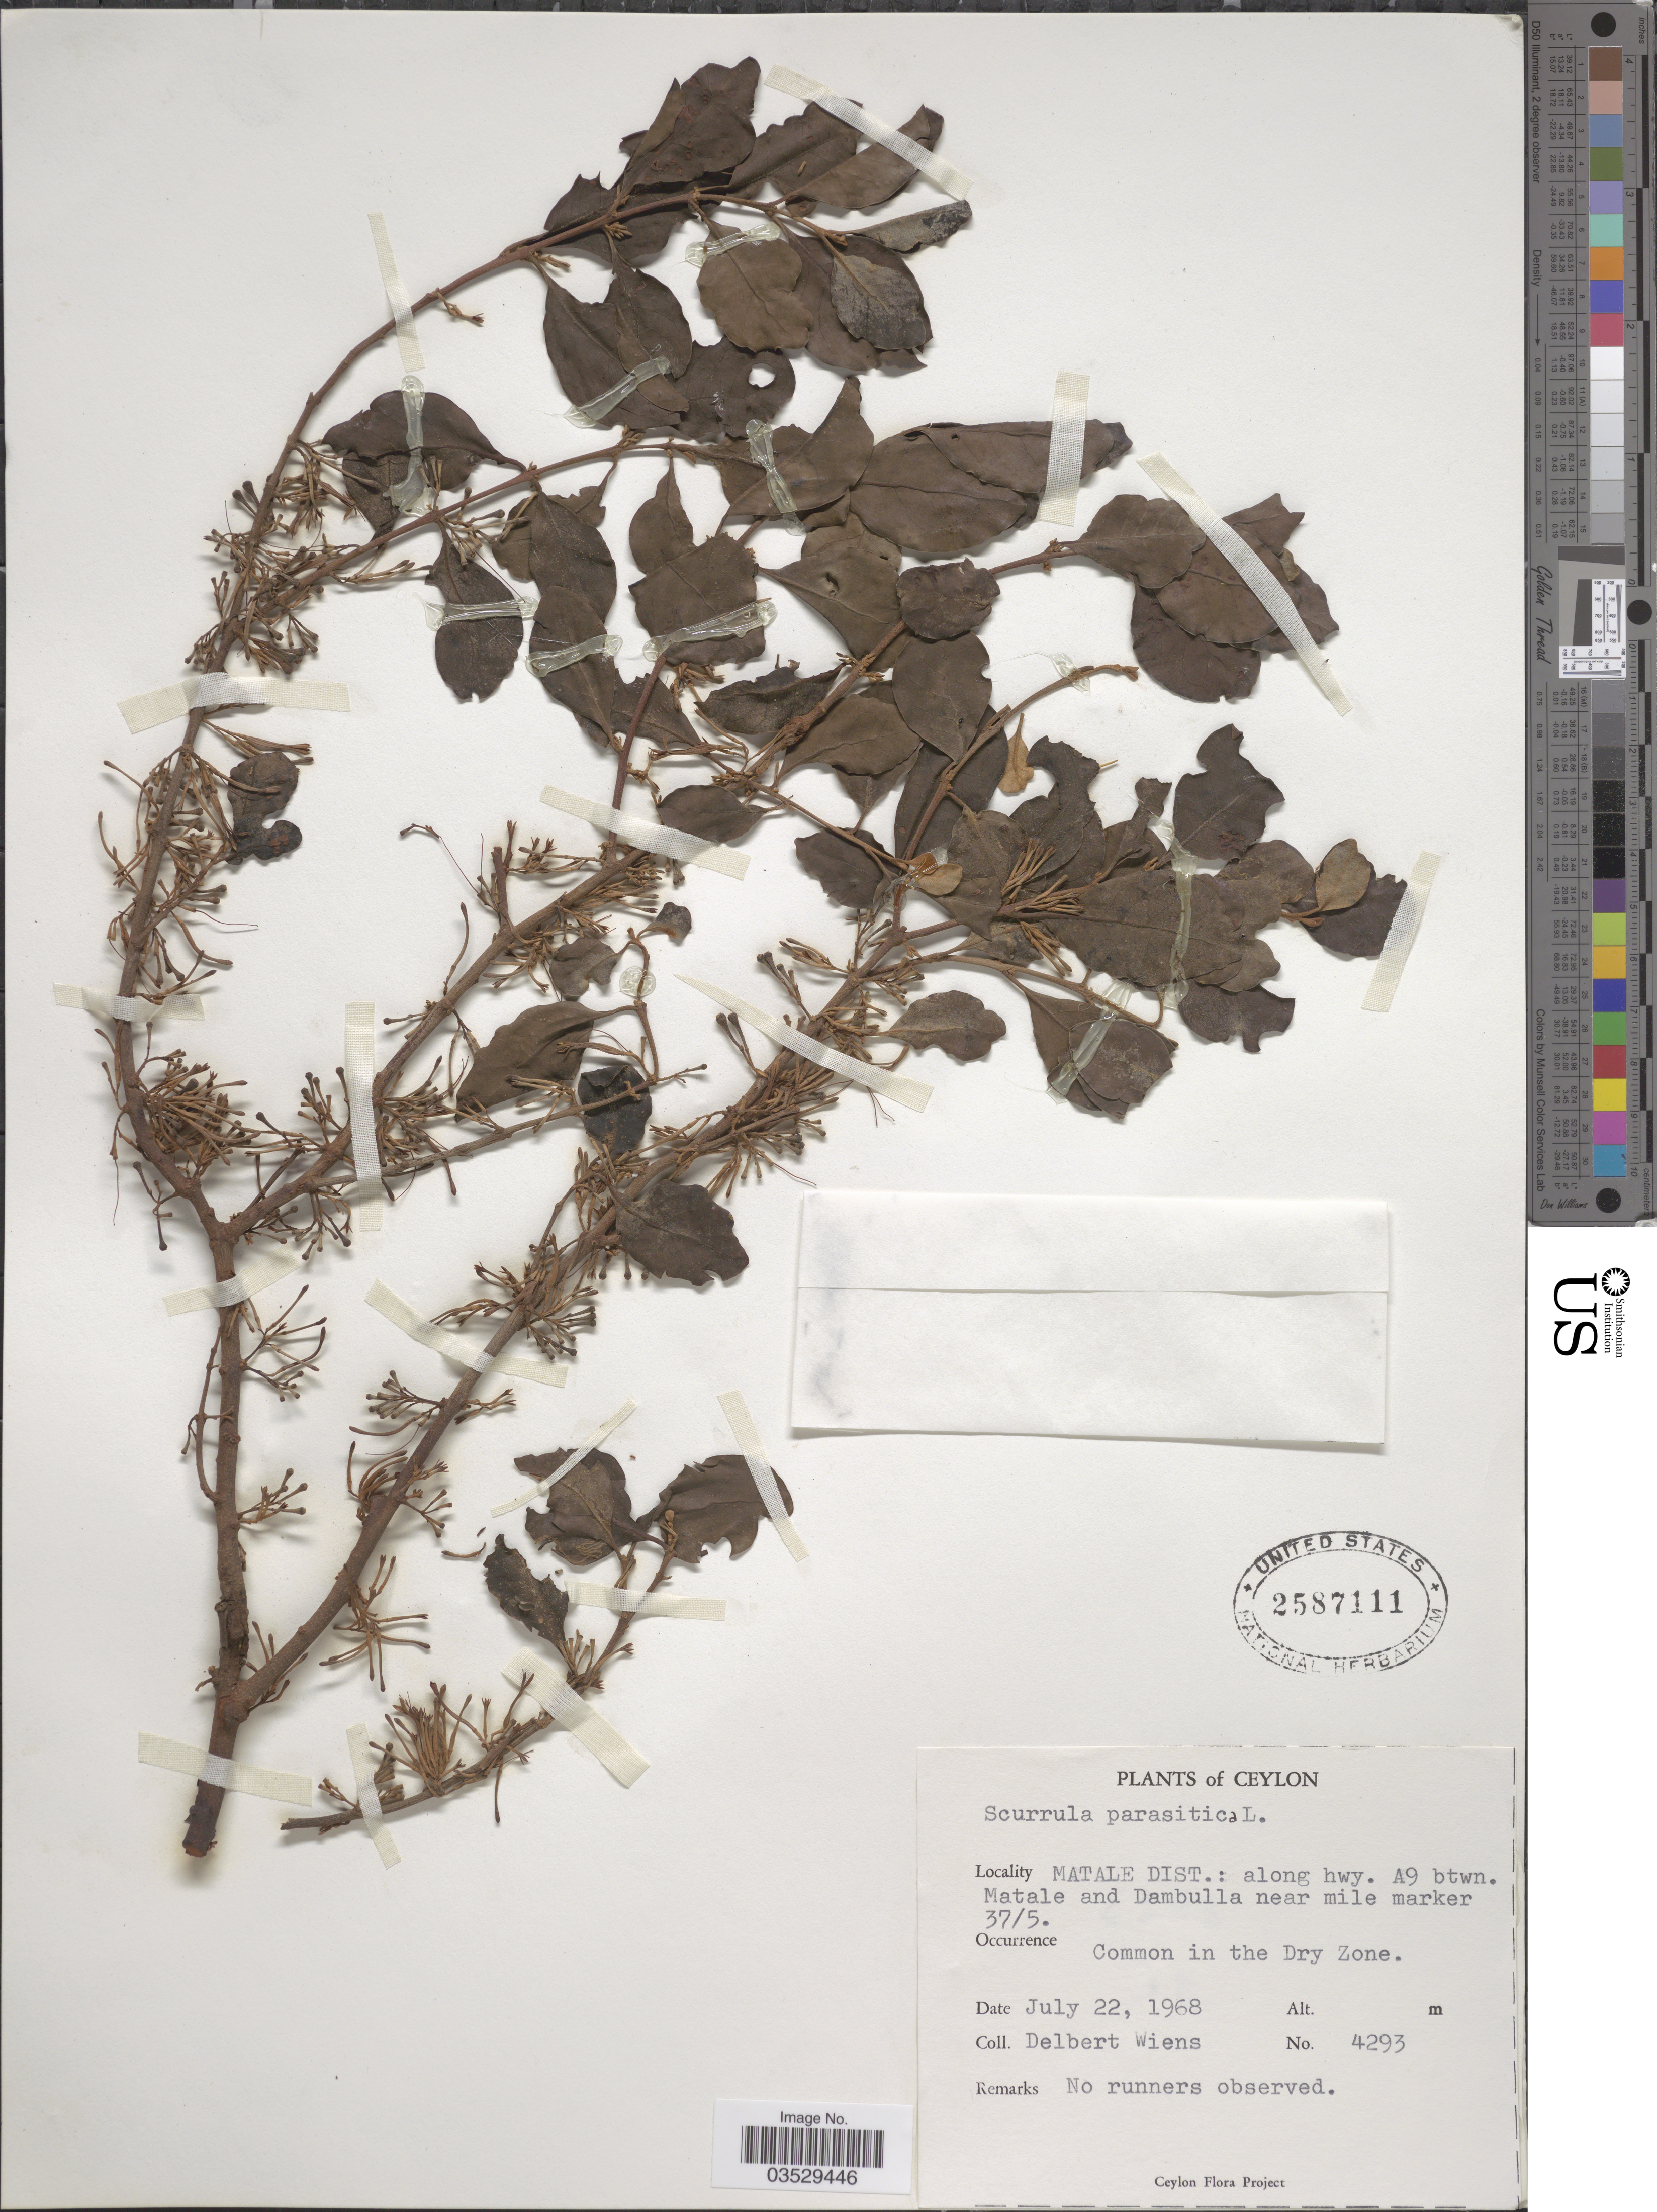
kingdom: Plantae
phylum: Tracheophyta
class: Magnoliopsida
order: Santalales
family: Loranthaceae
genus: Scurrula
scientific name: Scurrula parasitica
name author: L.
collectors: D. Wiens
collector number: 4293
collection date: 1968-07-22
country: Sri Lanka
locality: Ceylon. Matale Dist.: along hwy. A9 btwn. Matale and Dambulla near mile marker 37/5. Common in the Dry Zone.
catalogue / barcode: US 2587111